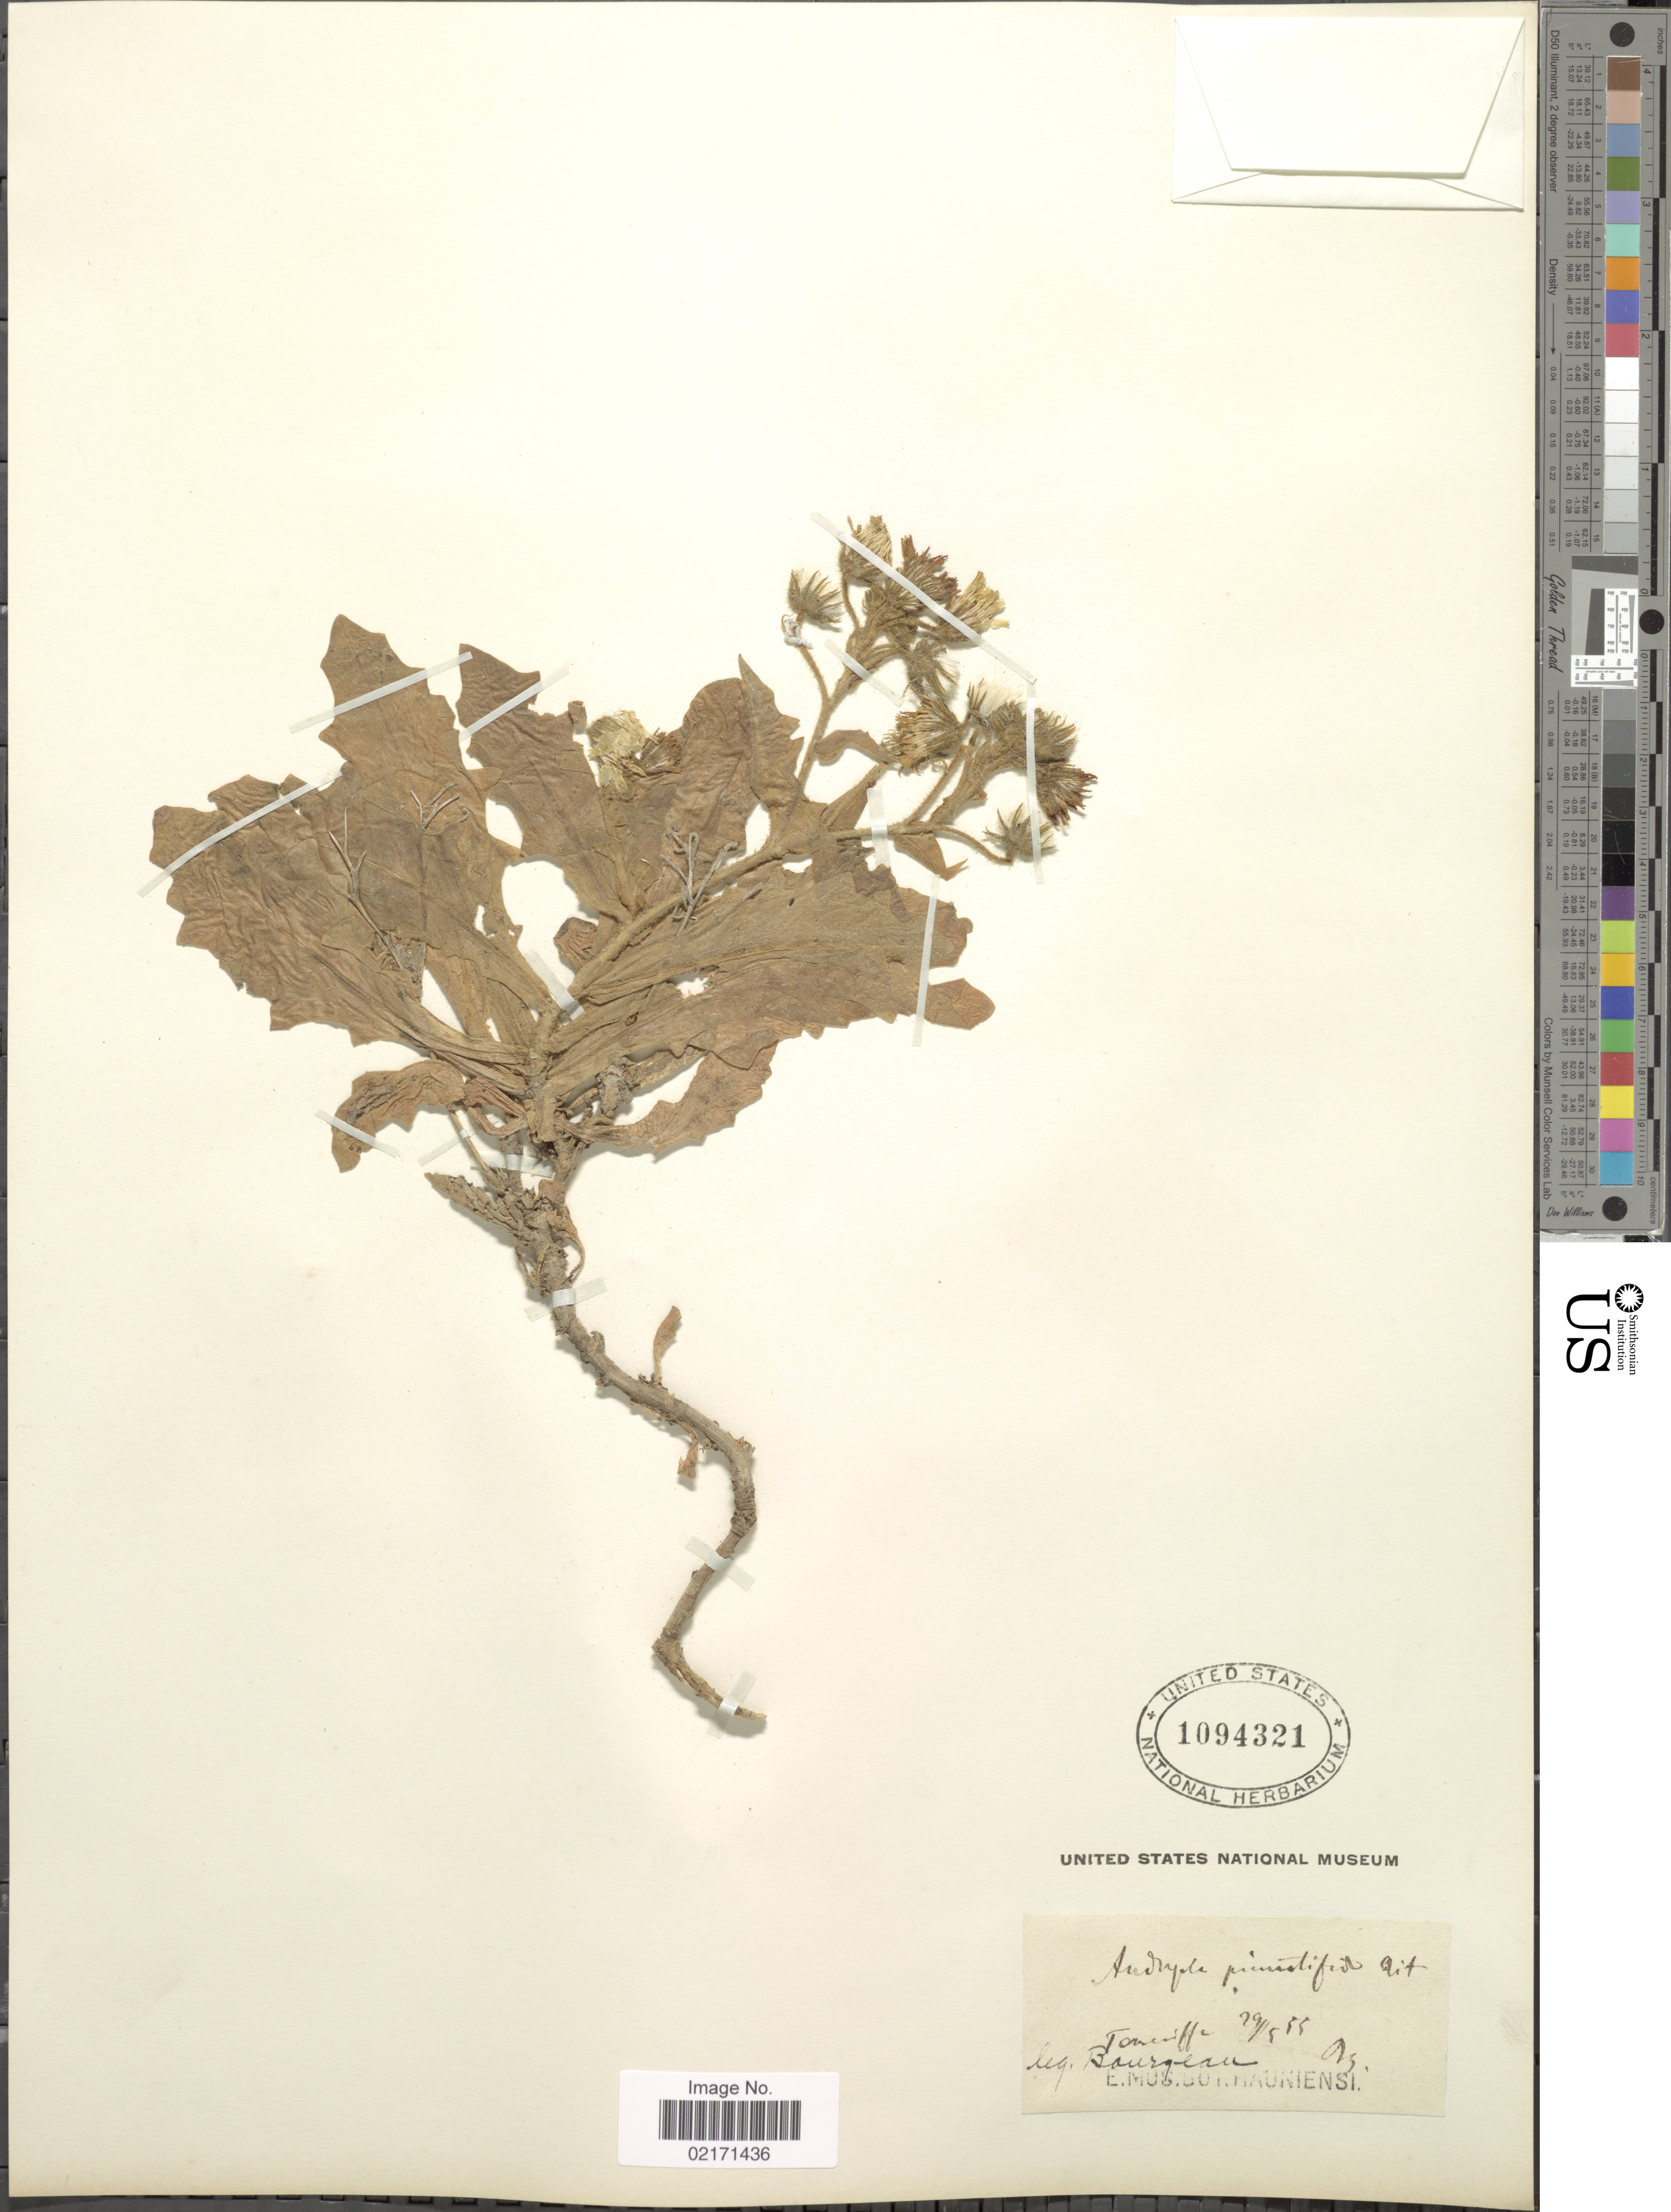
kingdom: Plantae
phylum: Tracheophyta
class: Magnoliopsida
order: Asterales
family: Asteraceae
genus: Andryala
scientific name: Andryala pinnatifida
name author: Aiton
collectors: -. Bourgeau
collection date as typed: Transcribed d/m/y: 29/5/55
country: Spain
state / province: Canarias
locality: Tenerife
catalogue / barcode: US 1094321